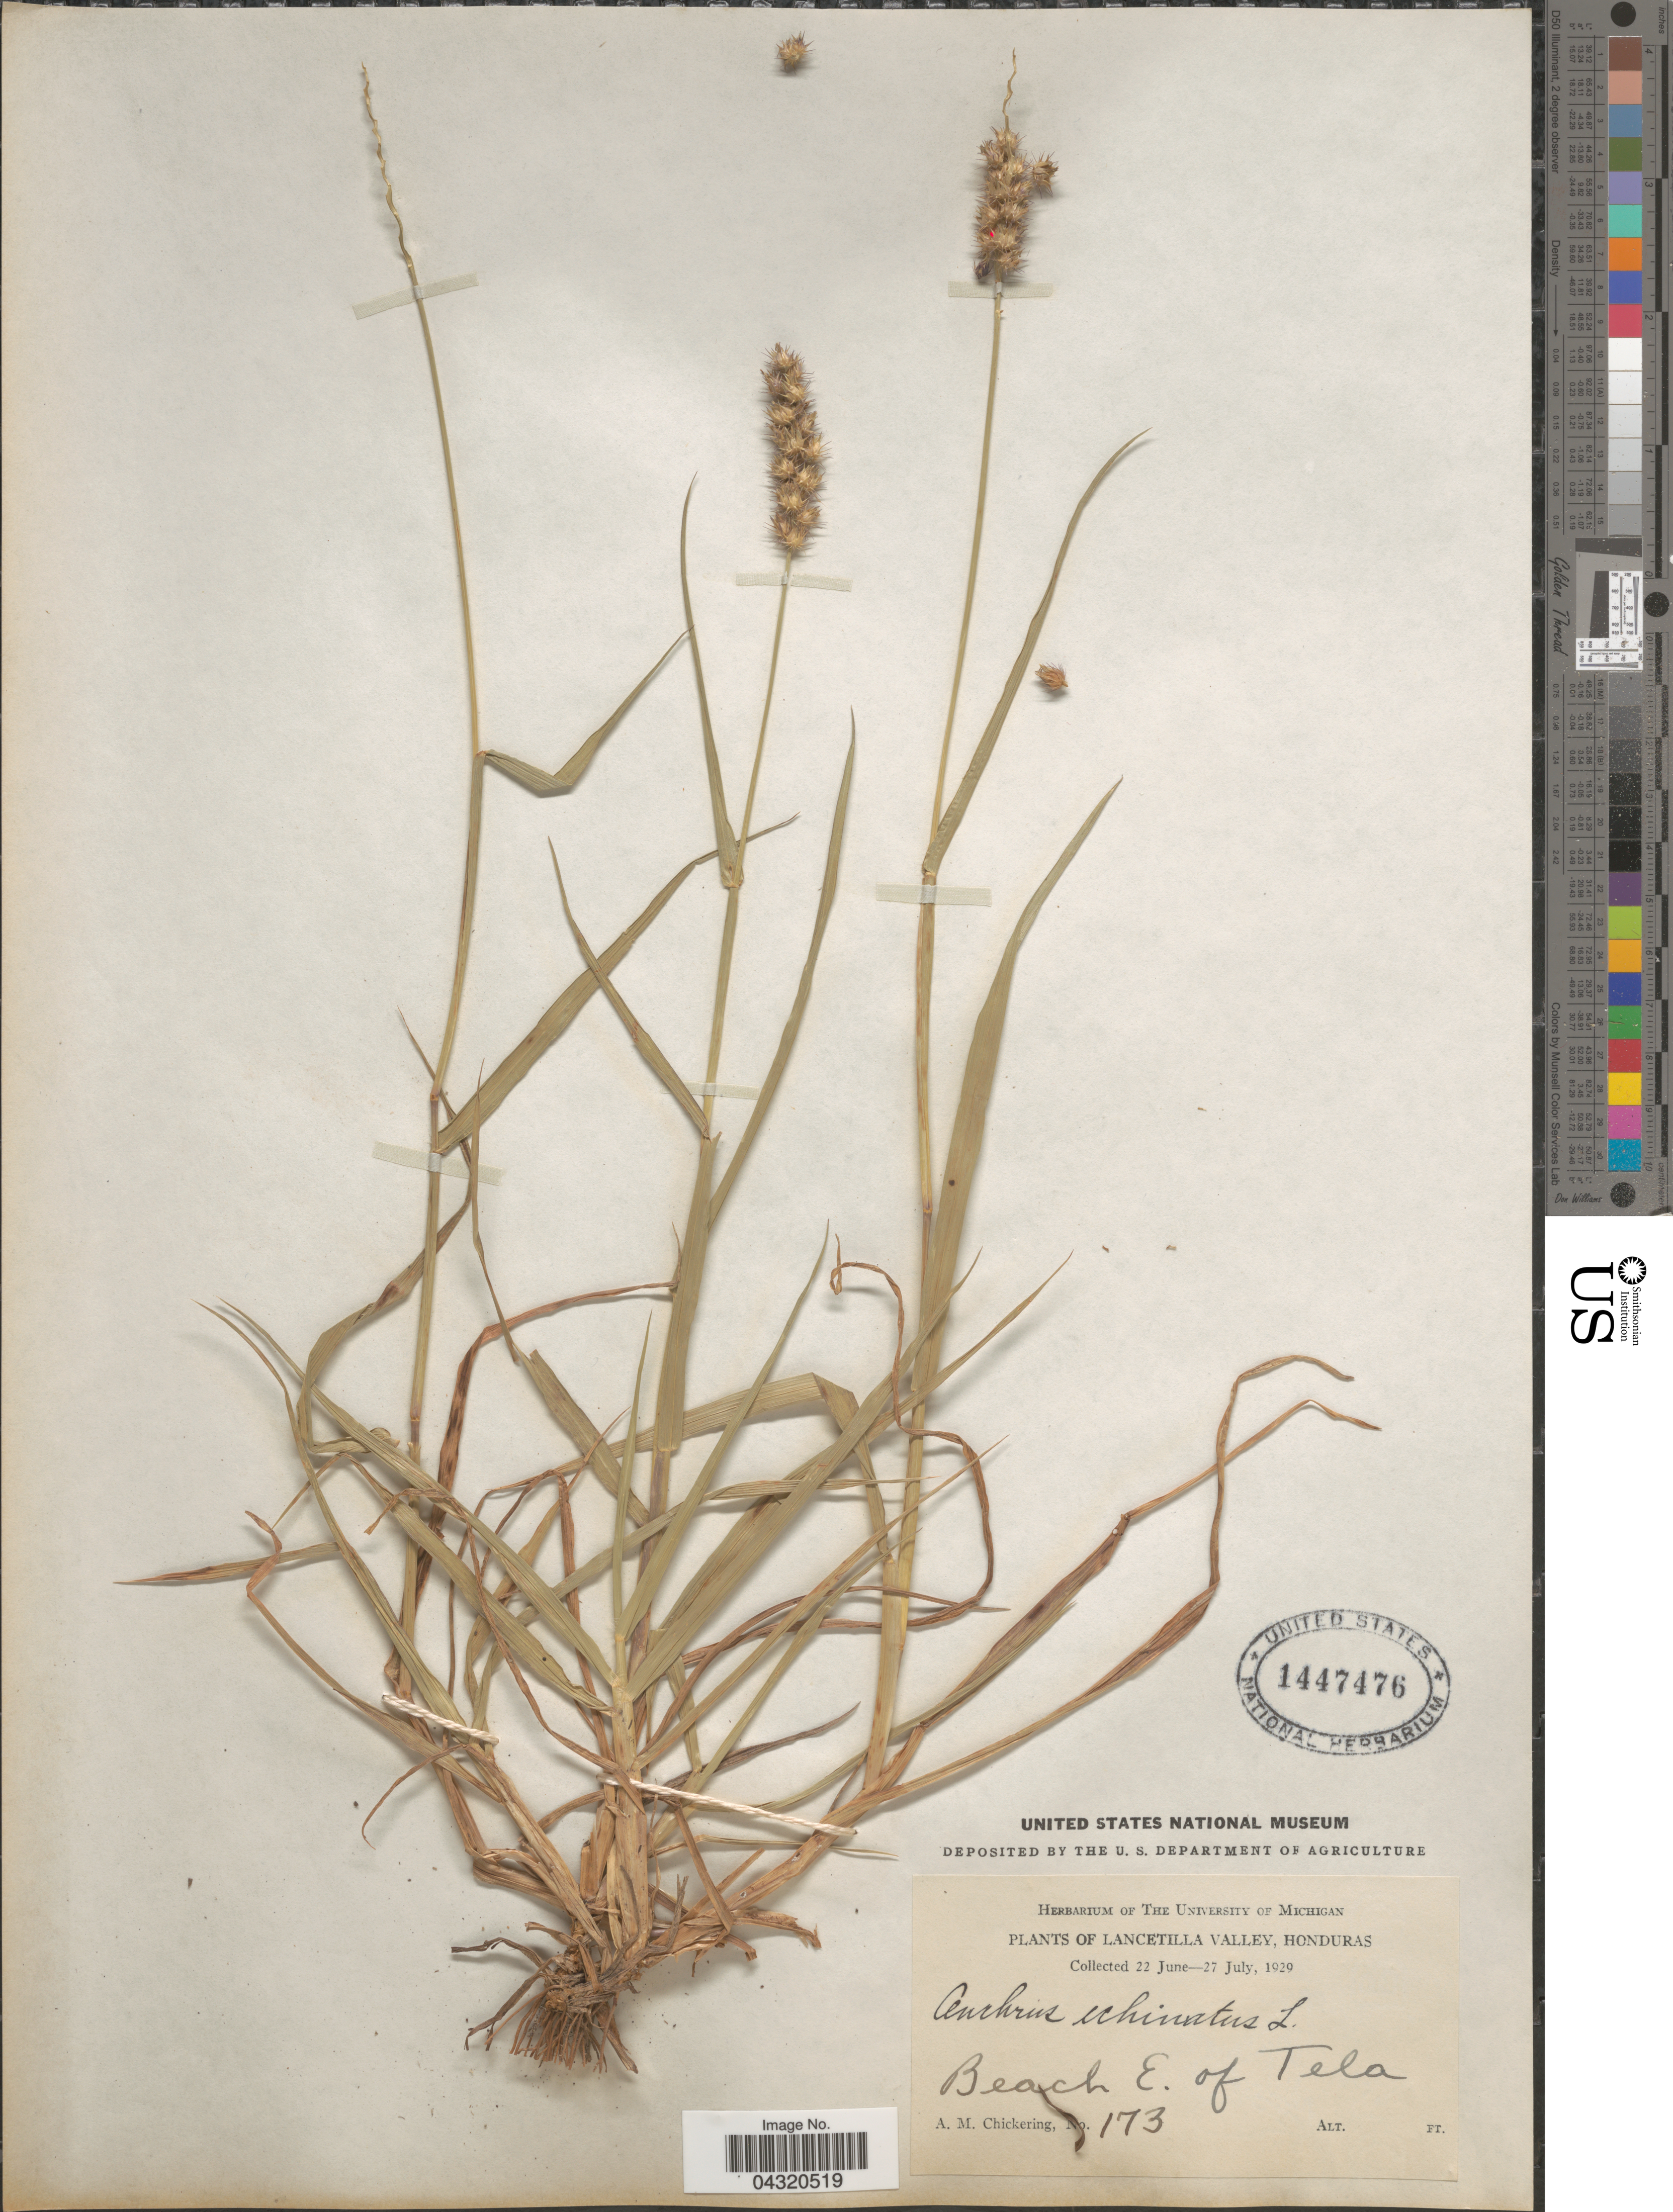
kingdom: Plantae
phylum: Tracheophyta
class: Liliopsida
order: Poales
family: Poaceae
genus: Cenchrus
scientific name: Cenchrus echinatus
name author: L.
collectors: A. Chickering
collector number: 173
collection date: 1929-06-22/1929-07-27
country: Honduras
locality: Lancetilla Valley. Beach E. of Tela.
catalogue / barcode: US 1447476